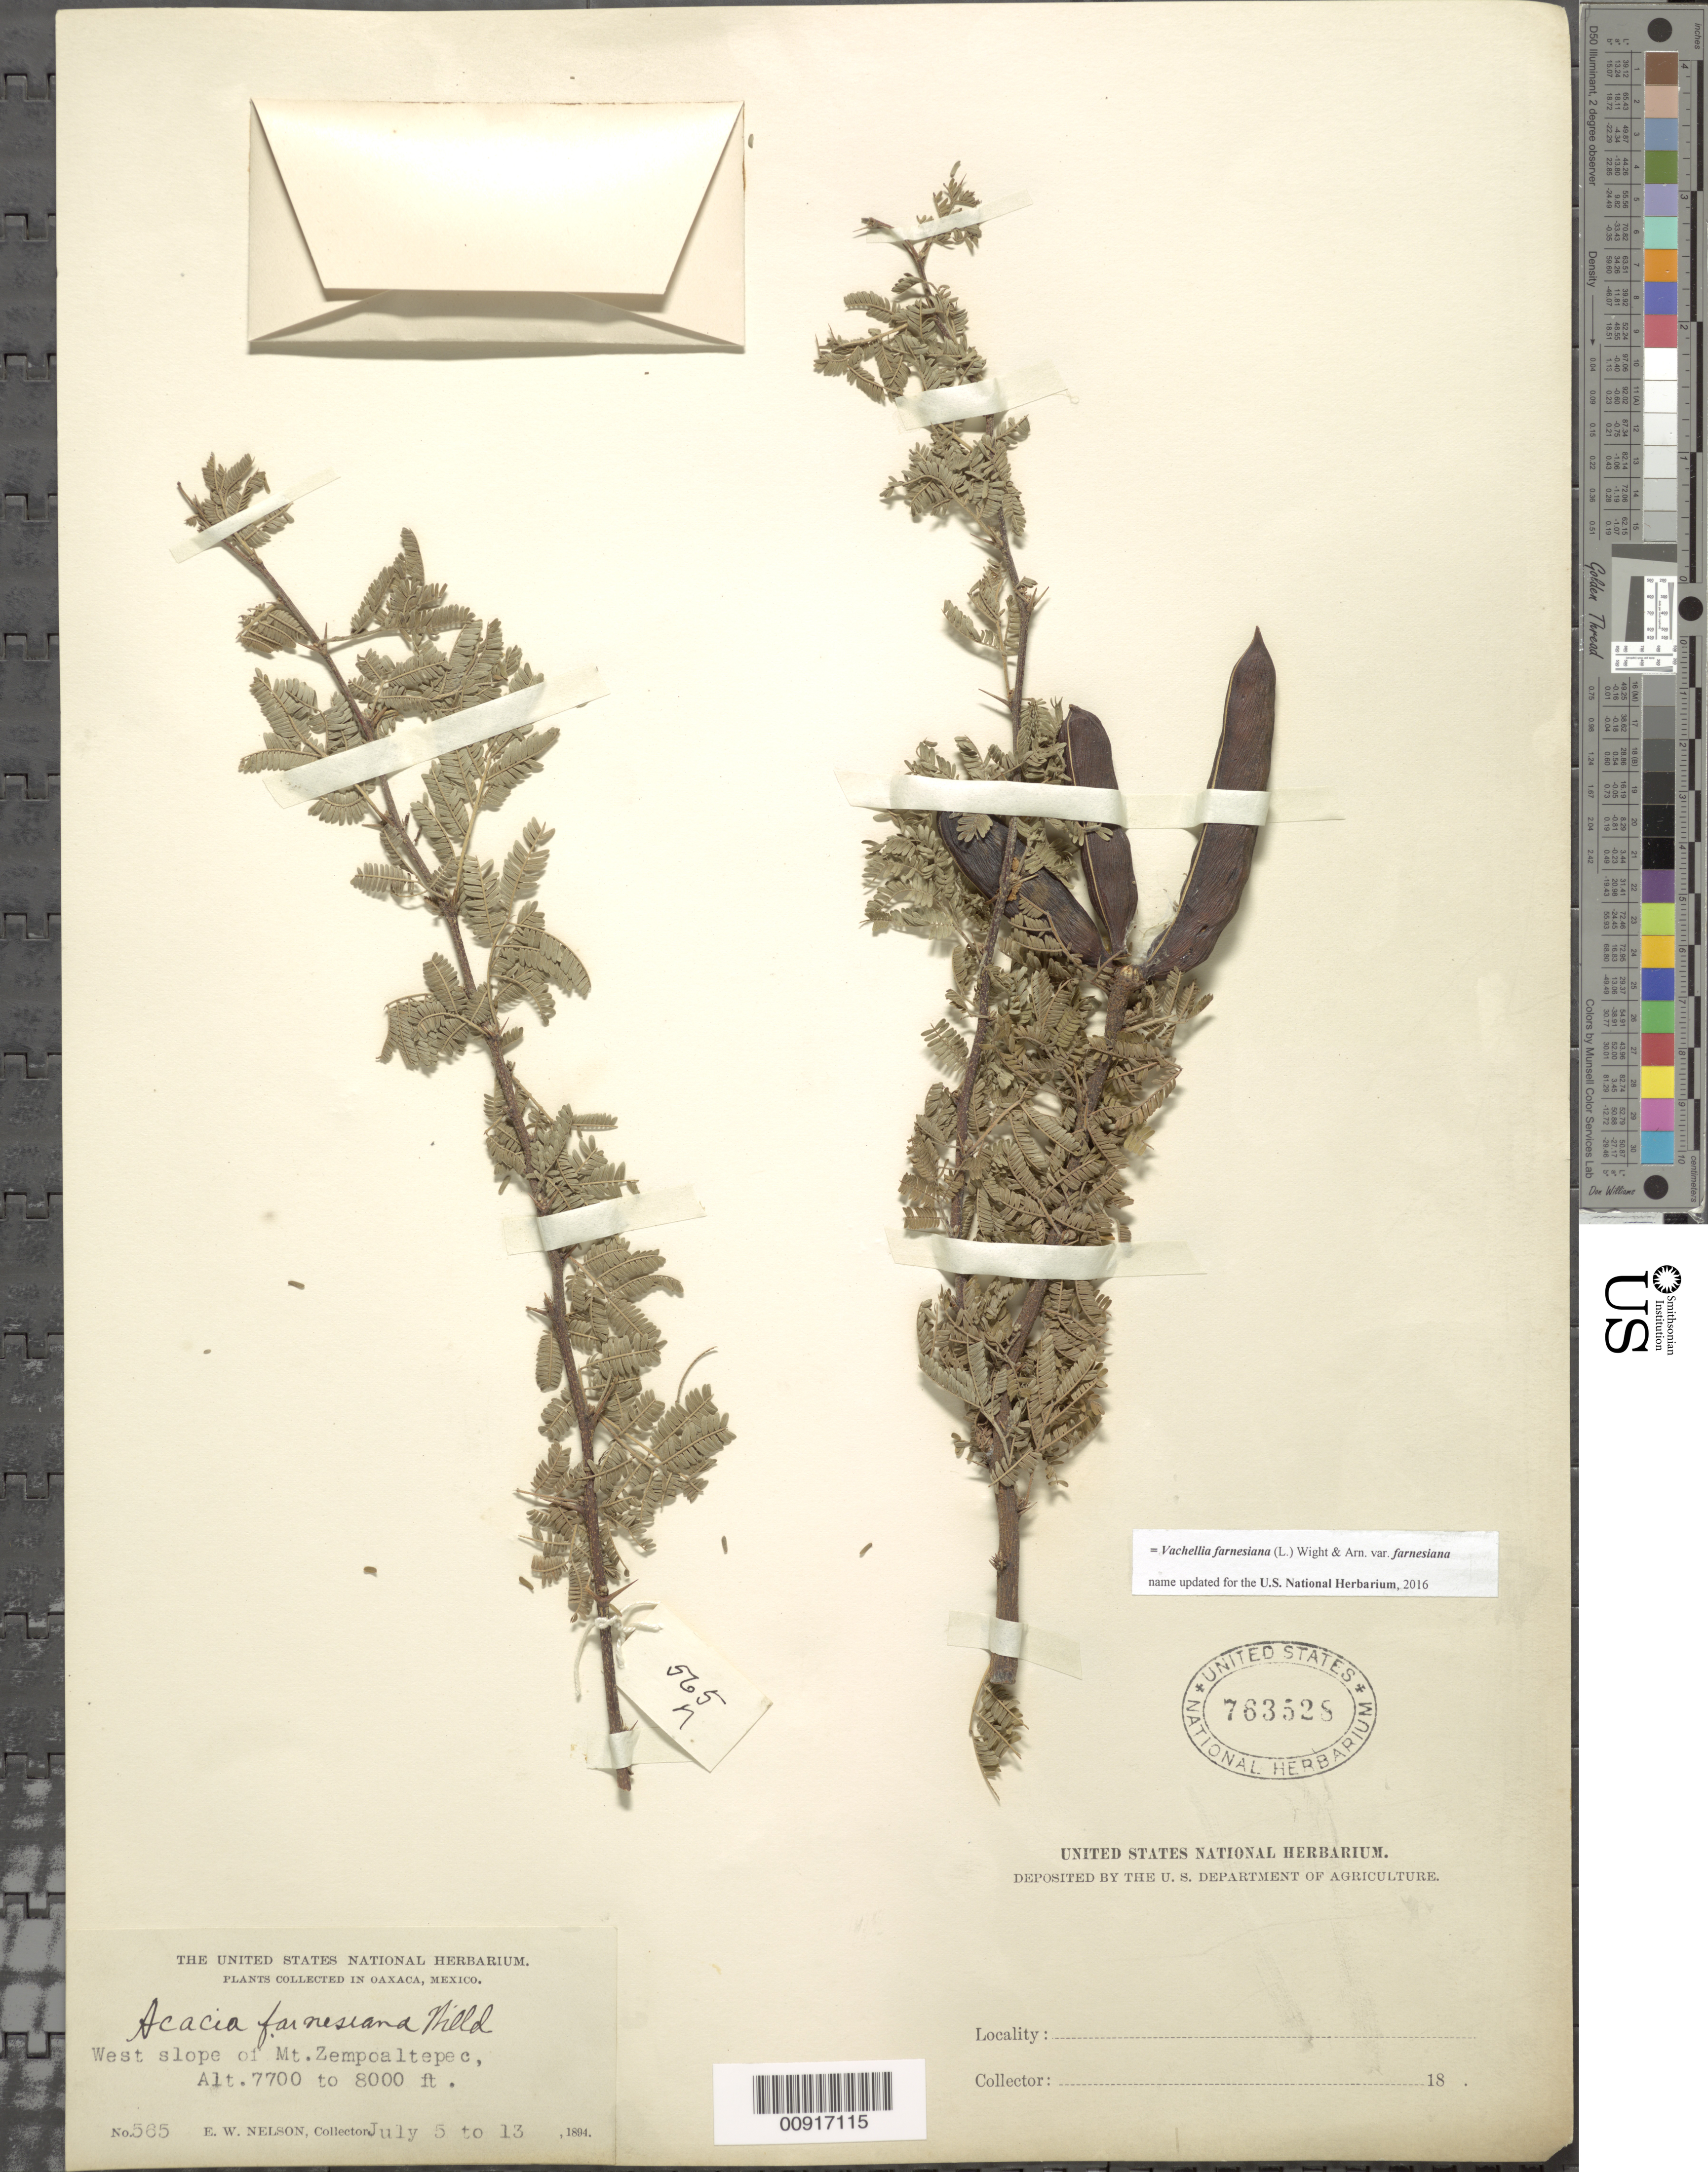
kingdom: Plantae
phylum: Tracheophyta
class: Magnoliopsida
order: Fabales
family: Fabaceae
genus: Vachellia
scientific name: Vachellia farnesiana var. farnesiana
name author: (L.) Wight & Arn.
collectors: E. W. Nelson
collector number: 565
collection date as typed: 05 Jul 1894 to 13 Jul 1894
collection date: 1894-07-05/1894-07-13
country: Mexico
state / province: Oaxaca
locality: West slope of Mt. Zempoaltepec.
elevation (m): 2347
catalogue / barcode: US 763528